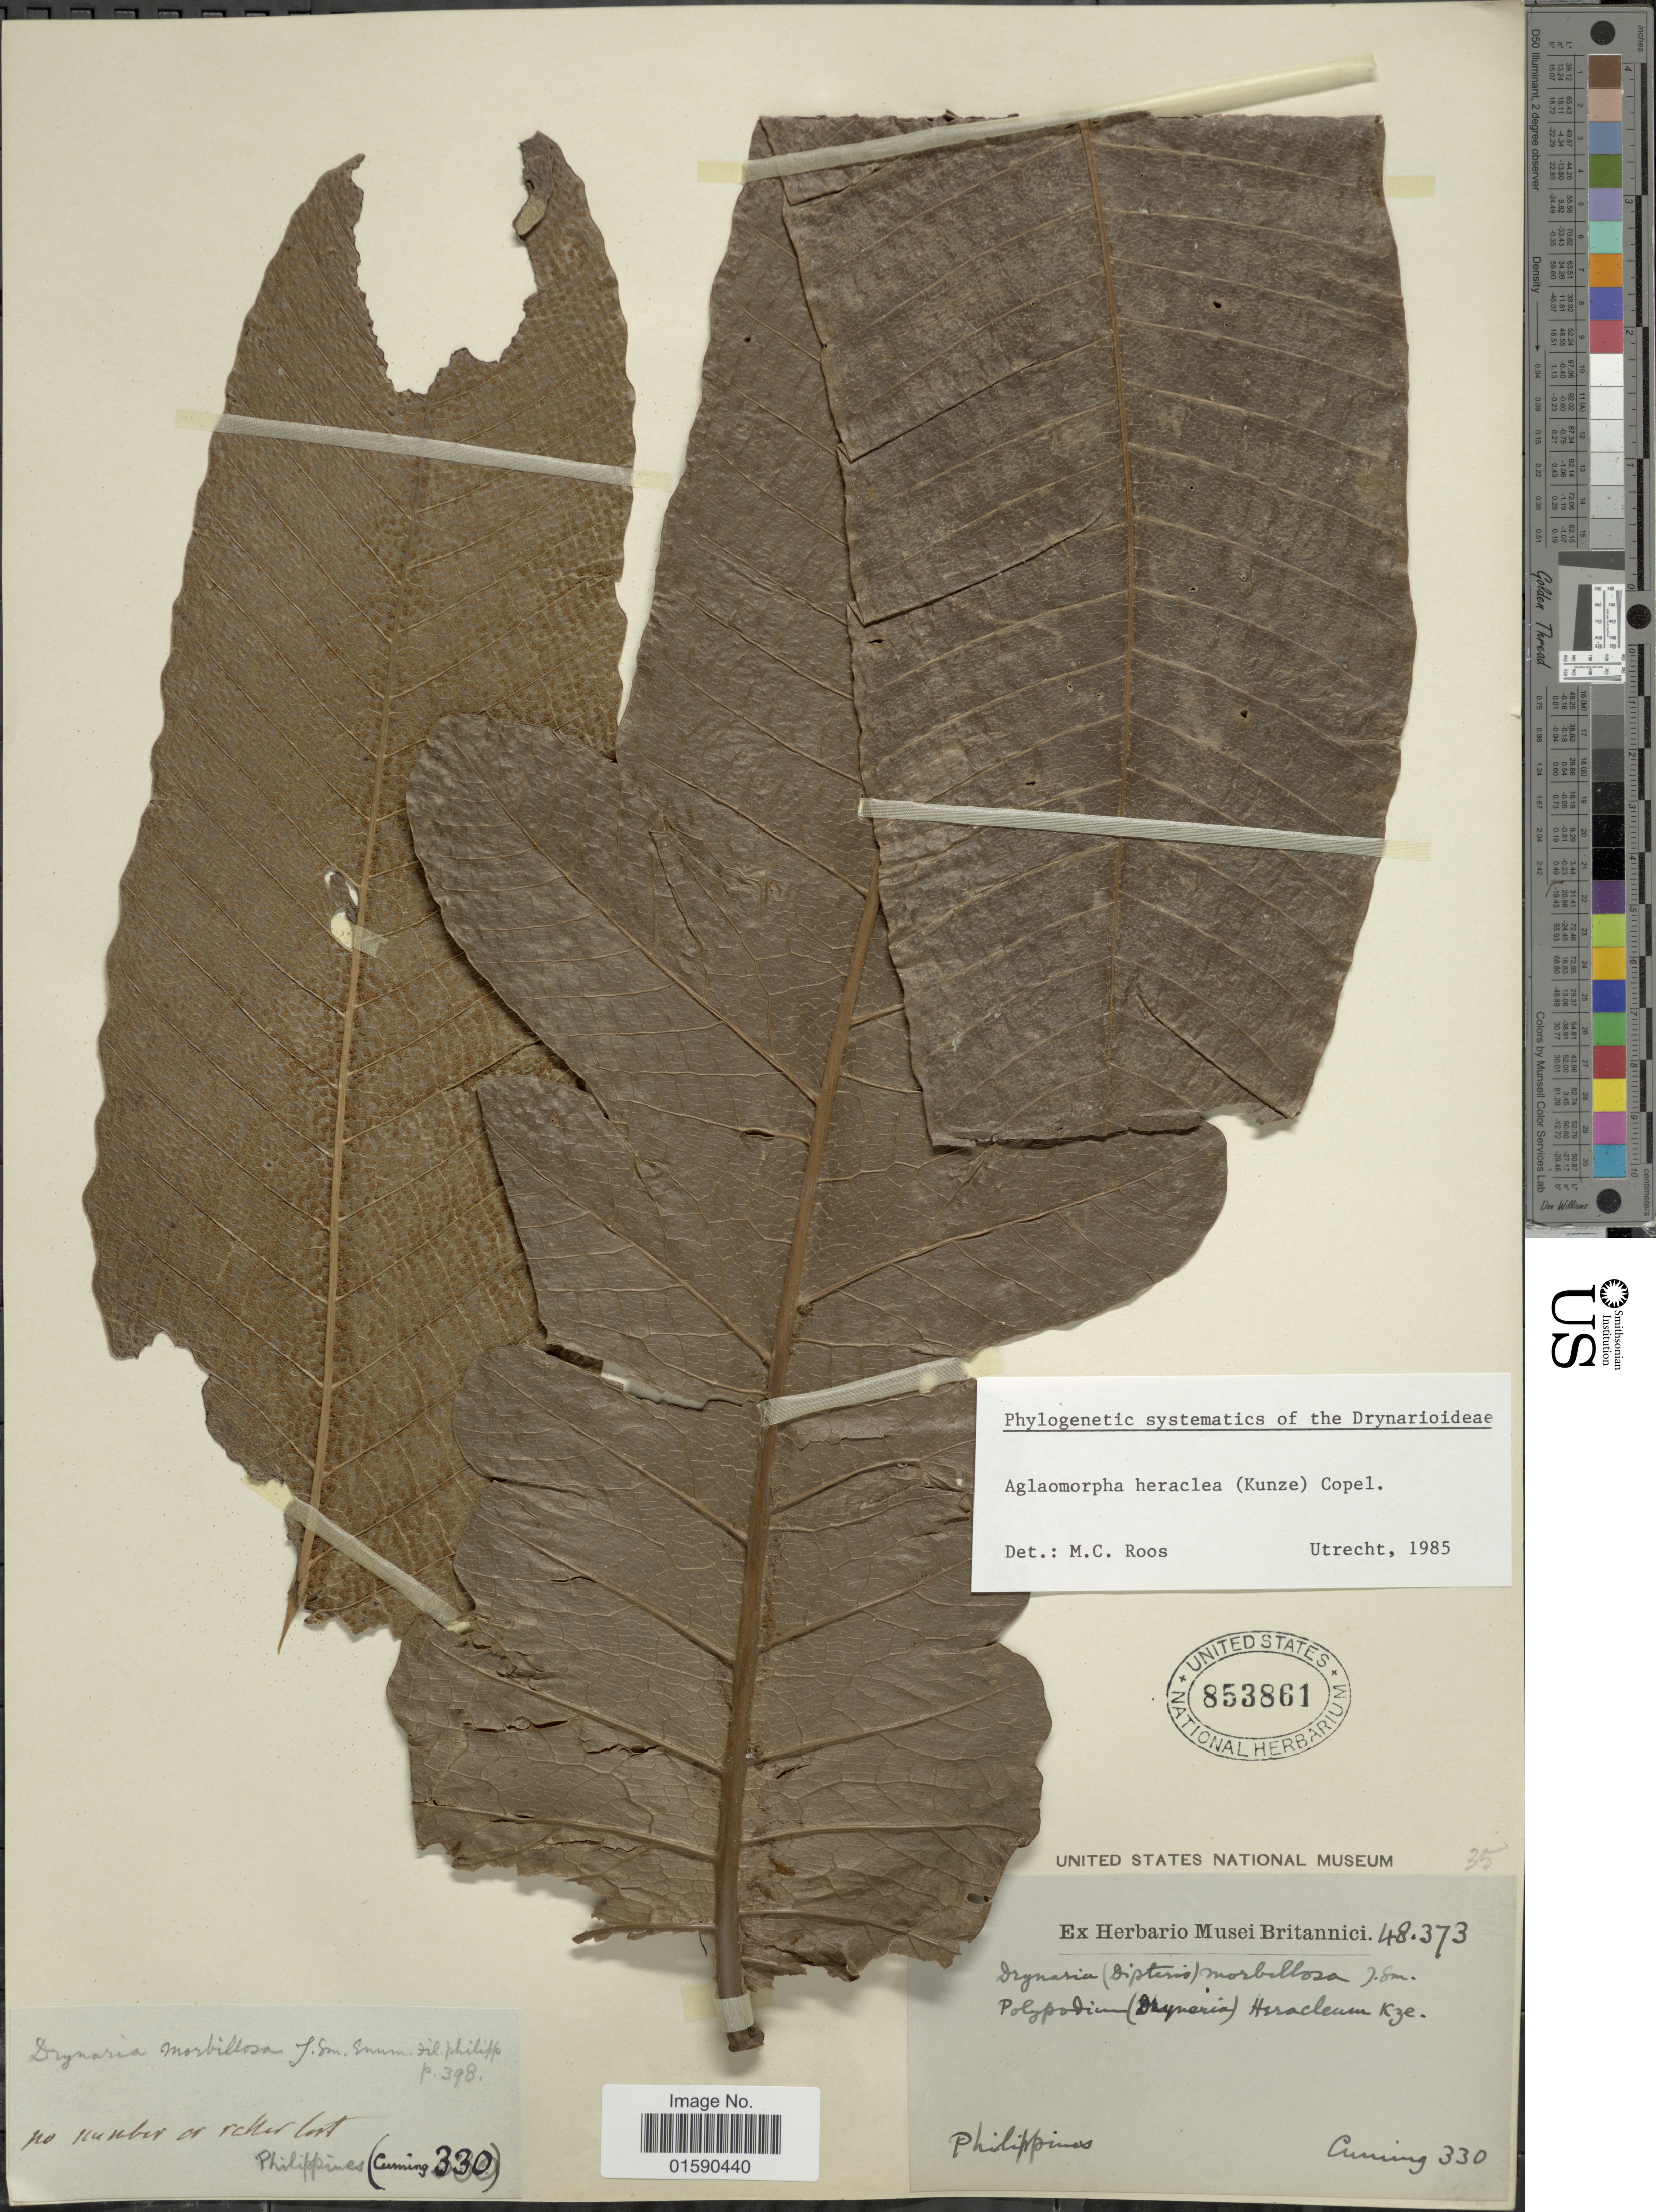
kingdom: Plantae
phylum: Tracheophyta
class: Polypodiopsida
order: Polypodiales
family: Polypodiaceae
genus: Aglaomorpha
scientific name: Aglaomorpha heraclea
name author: (Kunze) Copel.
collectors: -. Cuming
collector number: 330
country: Philippines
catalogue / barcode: US 853861